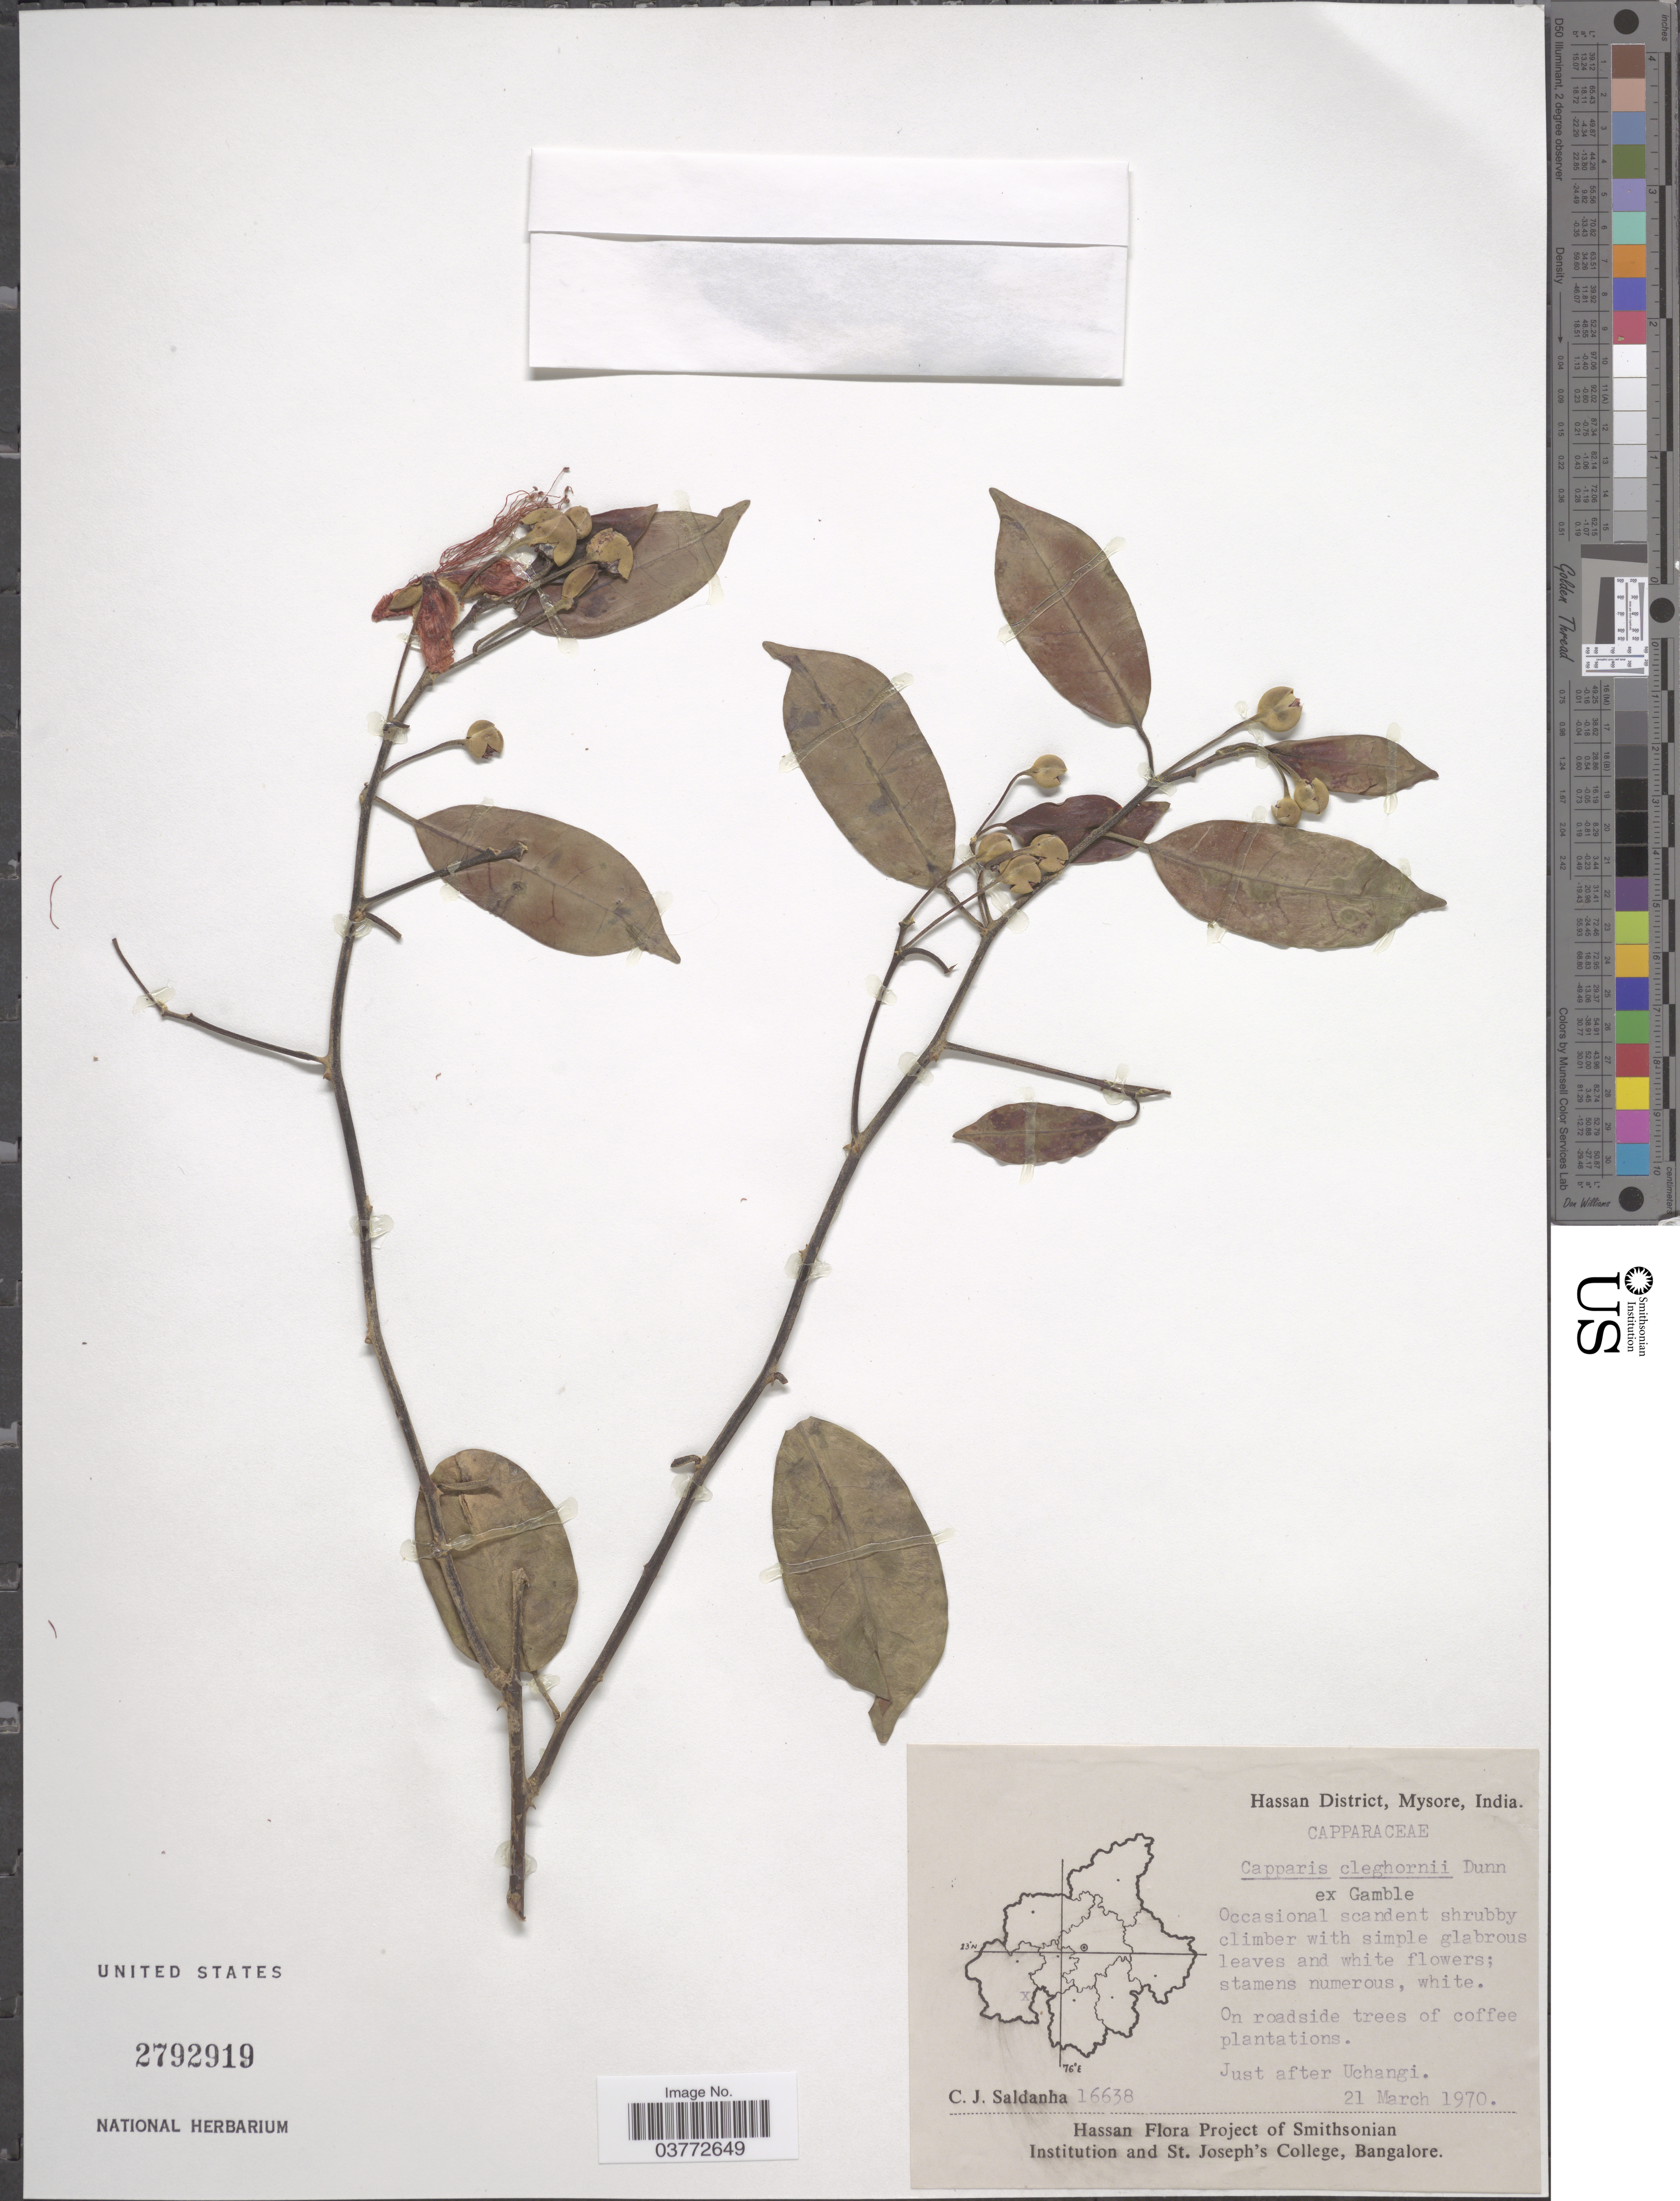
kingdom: Plantae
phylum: Tracheophyta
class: Magnoliopsida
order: Brassicales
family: Capparaceae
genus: Capparis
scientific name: Capparis cleghornii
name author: Dunn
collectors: C. J. Saldanha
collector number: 16638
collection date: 1970-03-21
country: India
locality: Hassan District, Mysore. Just after Uchangi.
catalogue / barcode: US 2792919